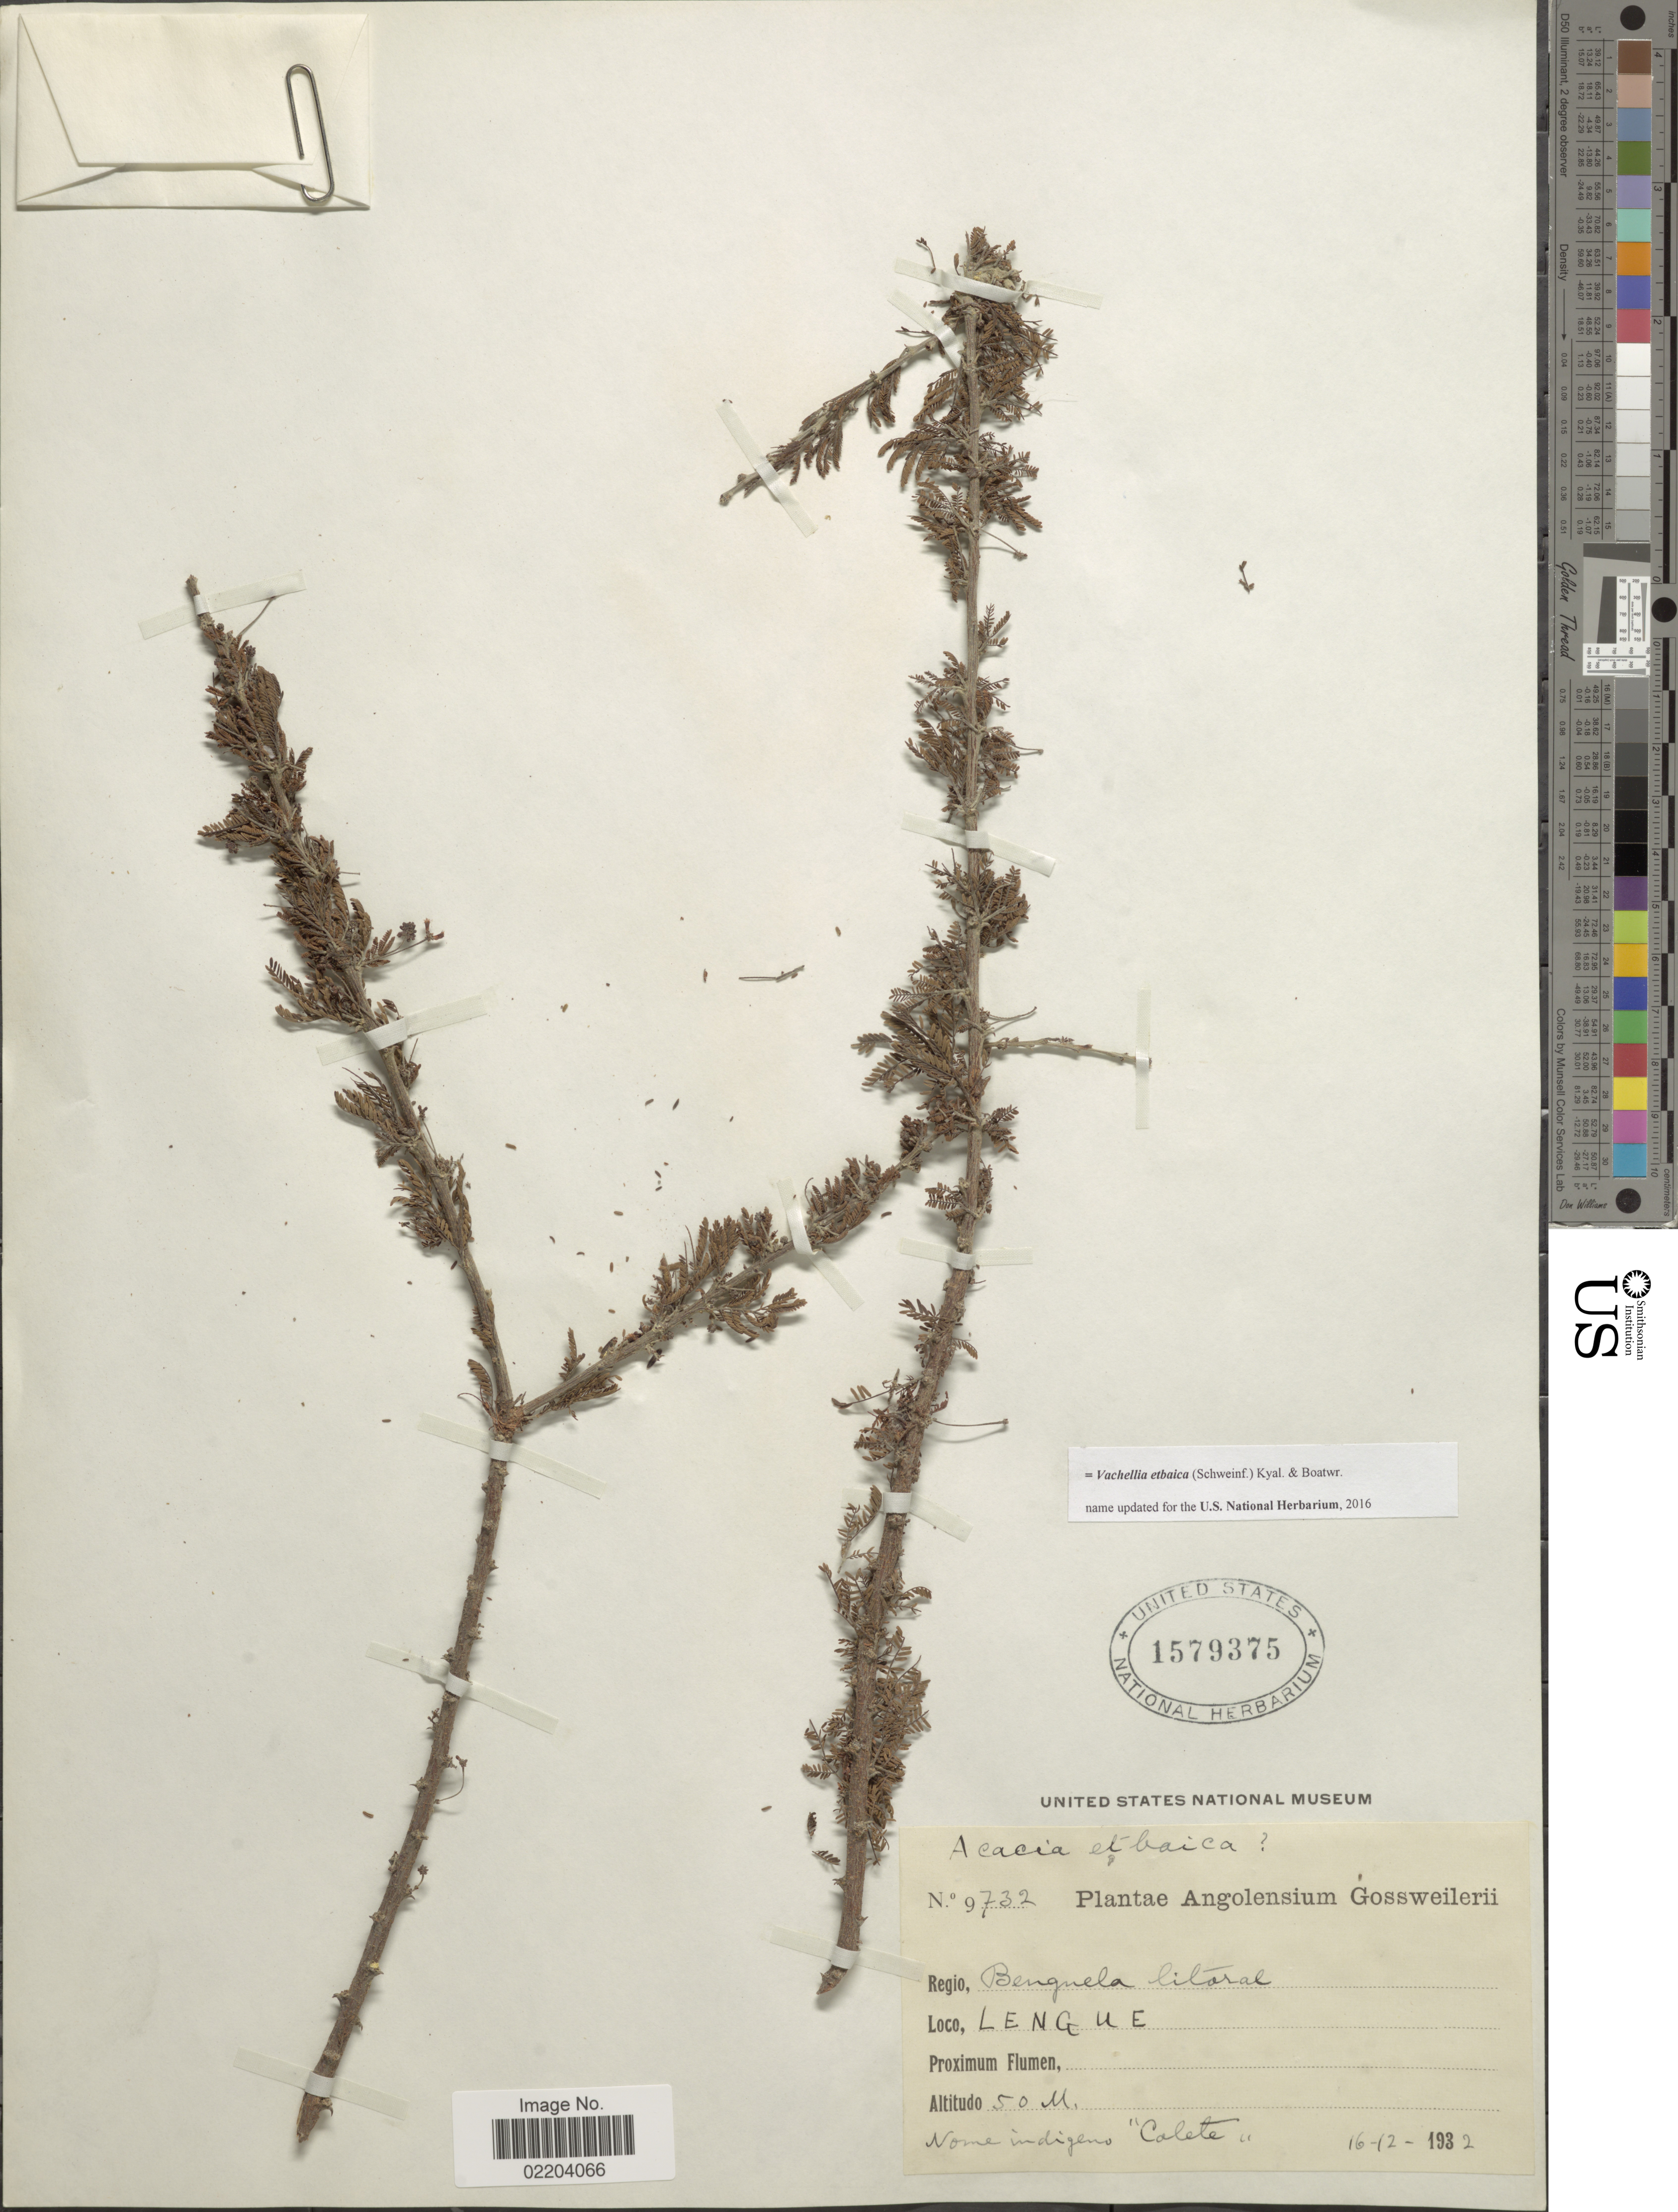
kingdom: Plantae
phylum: Tracheophyta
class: Magnoliopsida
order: Fabales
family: Fabaceae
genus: Vachellia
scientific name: Vachellia etbaica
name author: (Schweinf.) Kyal. & Boatwr.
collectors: A. Gossweiler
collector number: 9732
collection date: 1932-12-16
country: Angola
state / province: Benguela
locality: Benguela litoral. Lengue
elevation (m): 50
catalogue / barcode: US 1579375